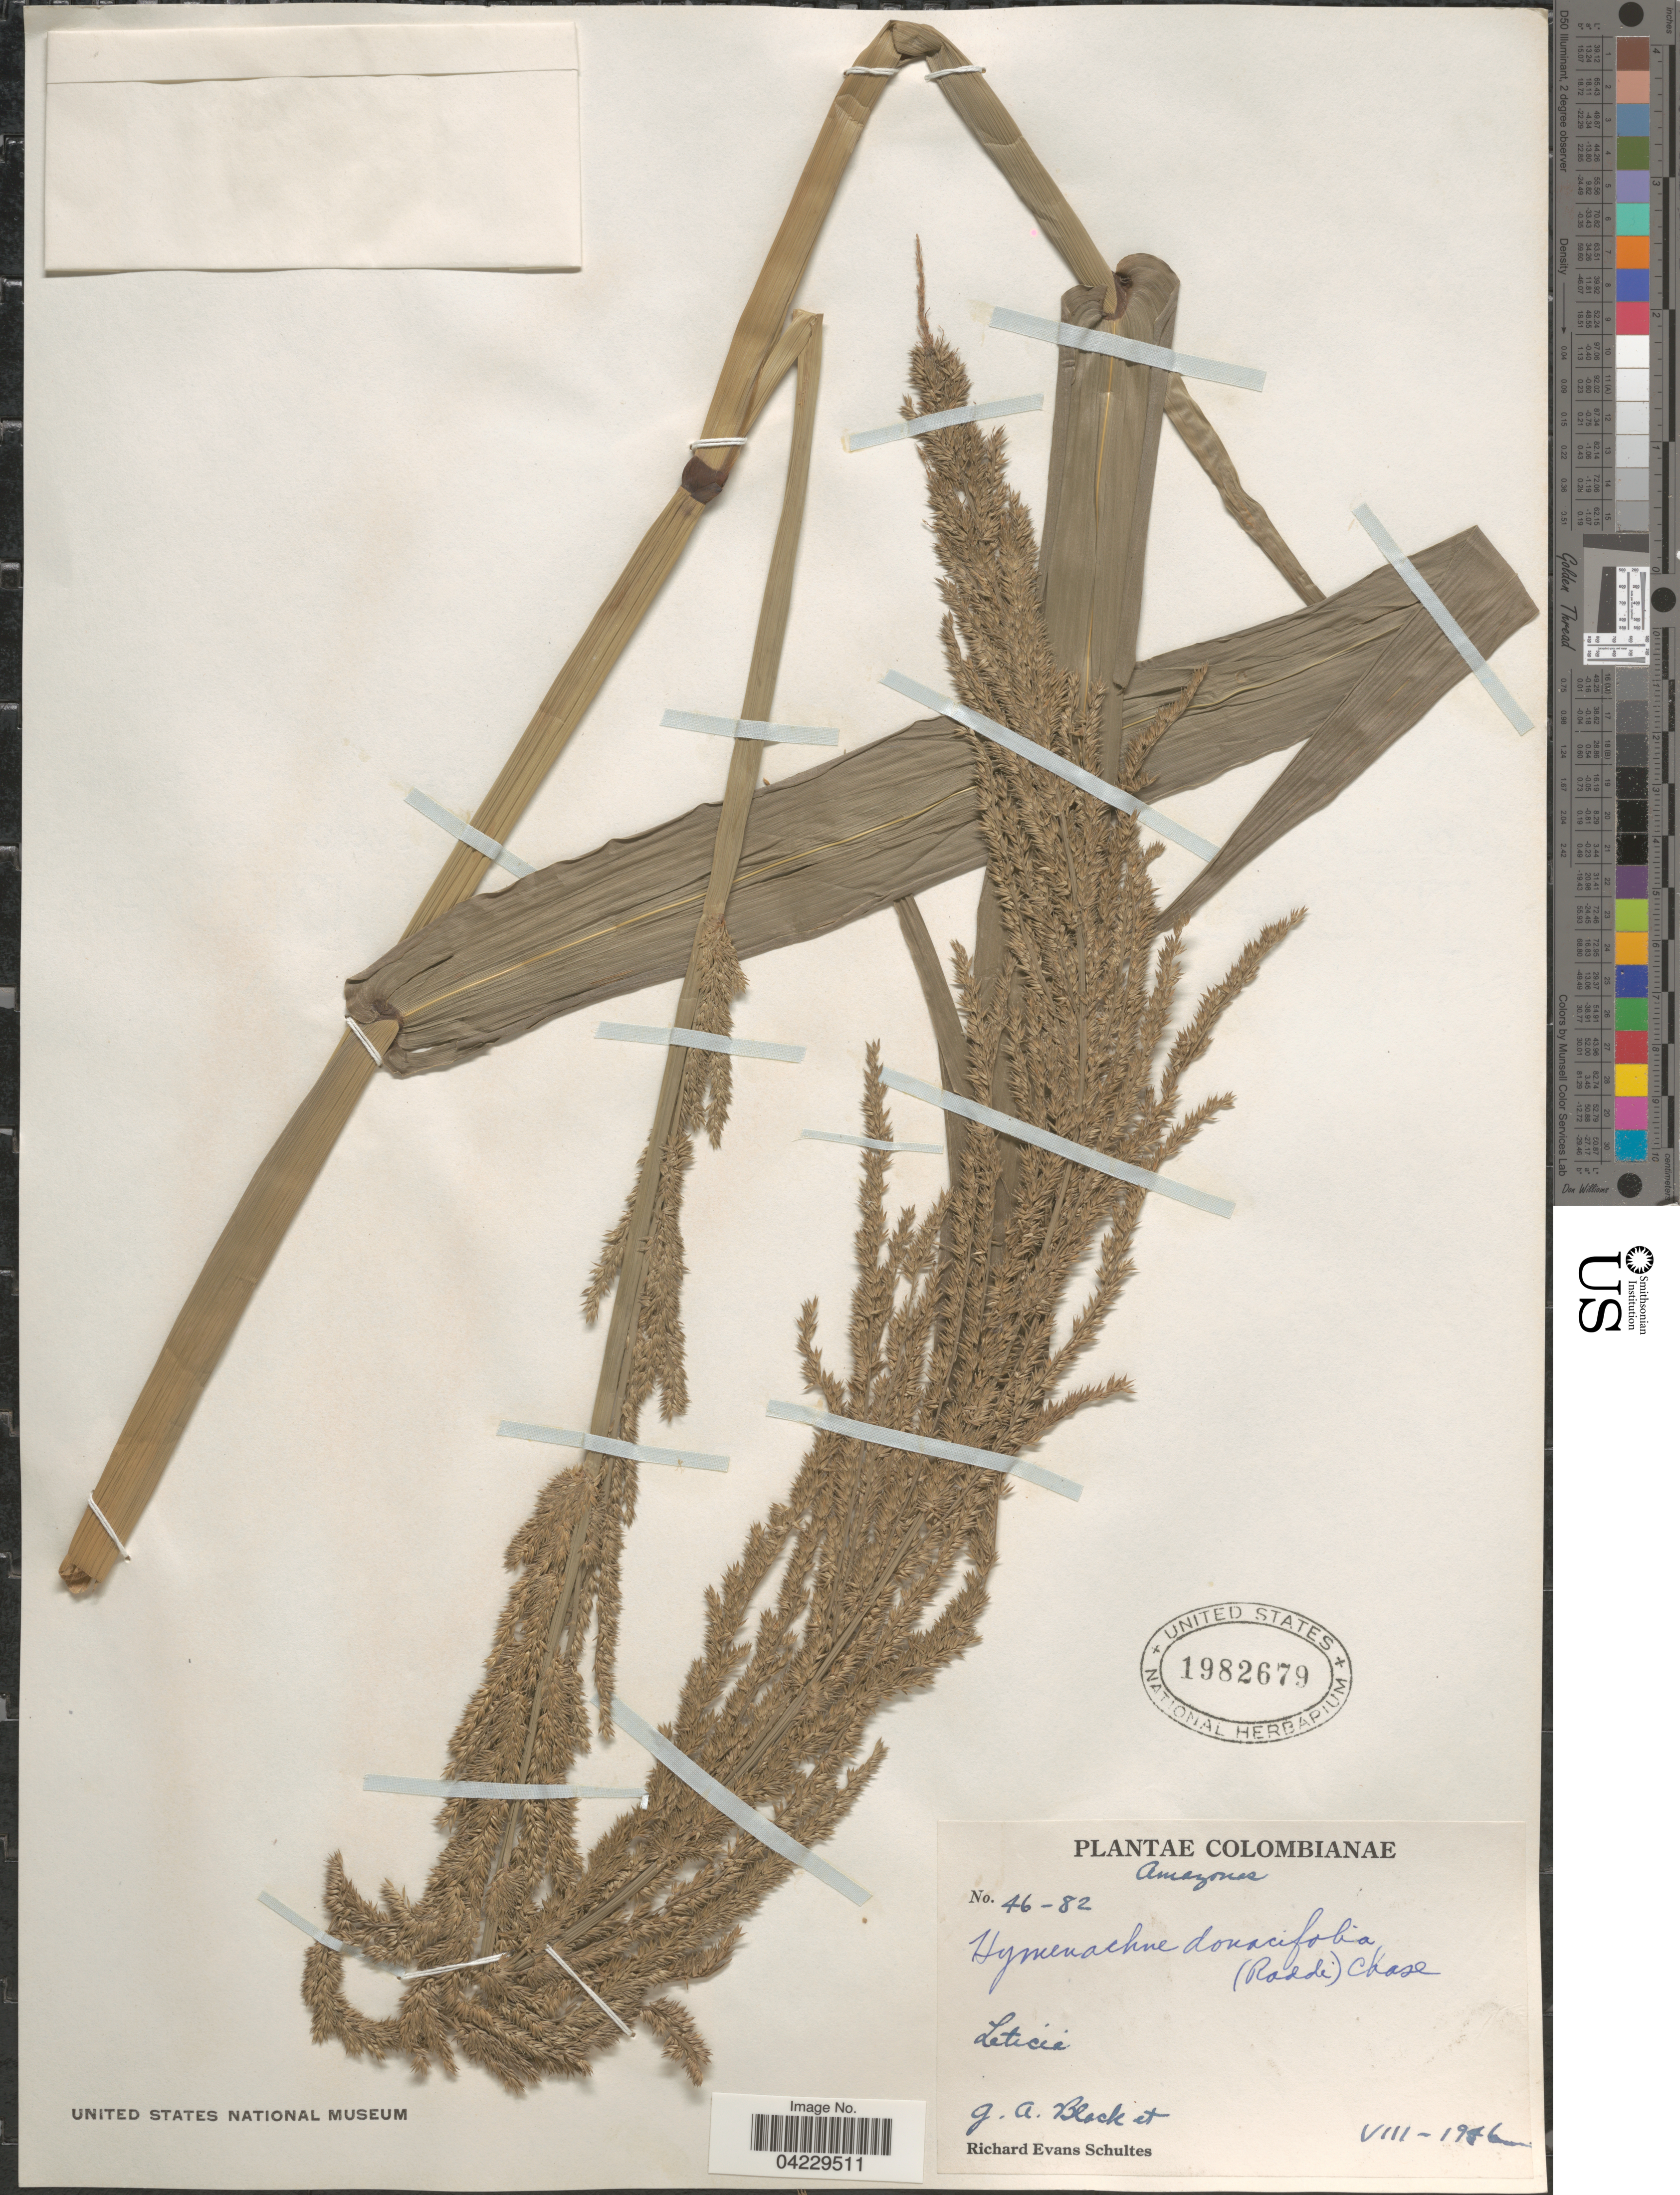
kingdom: Plantae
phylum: Tracheophyta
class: Liliopsida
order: Poales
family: Poaceae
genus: Hymenachne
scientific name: Hymenachne donacifolia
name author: (Raddi) Chase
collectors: G. A. Black & R. E. Schultes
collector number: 46-82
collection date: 1946-08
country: Colombia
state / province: Amazônas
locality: Leticia.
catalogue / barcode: US 1982679